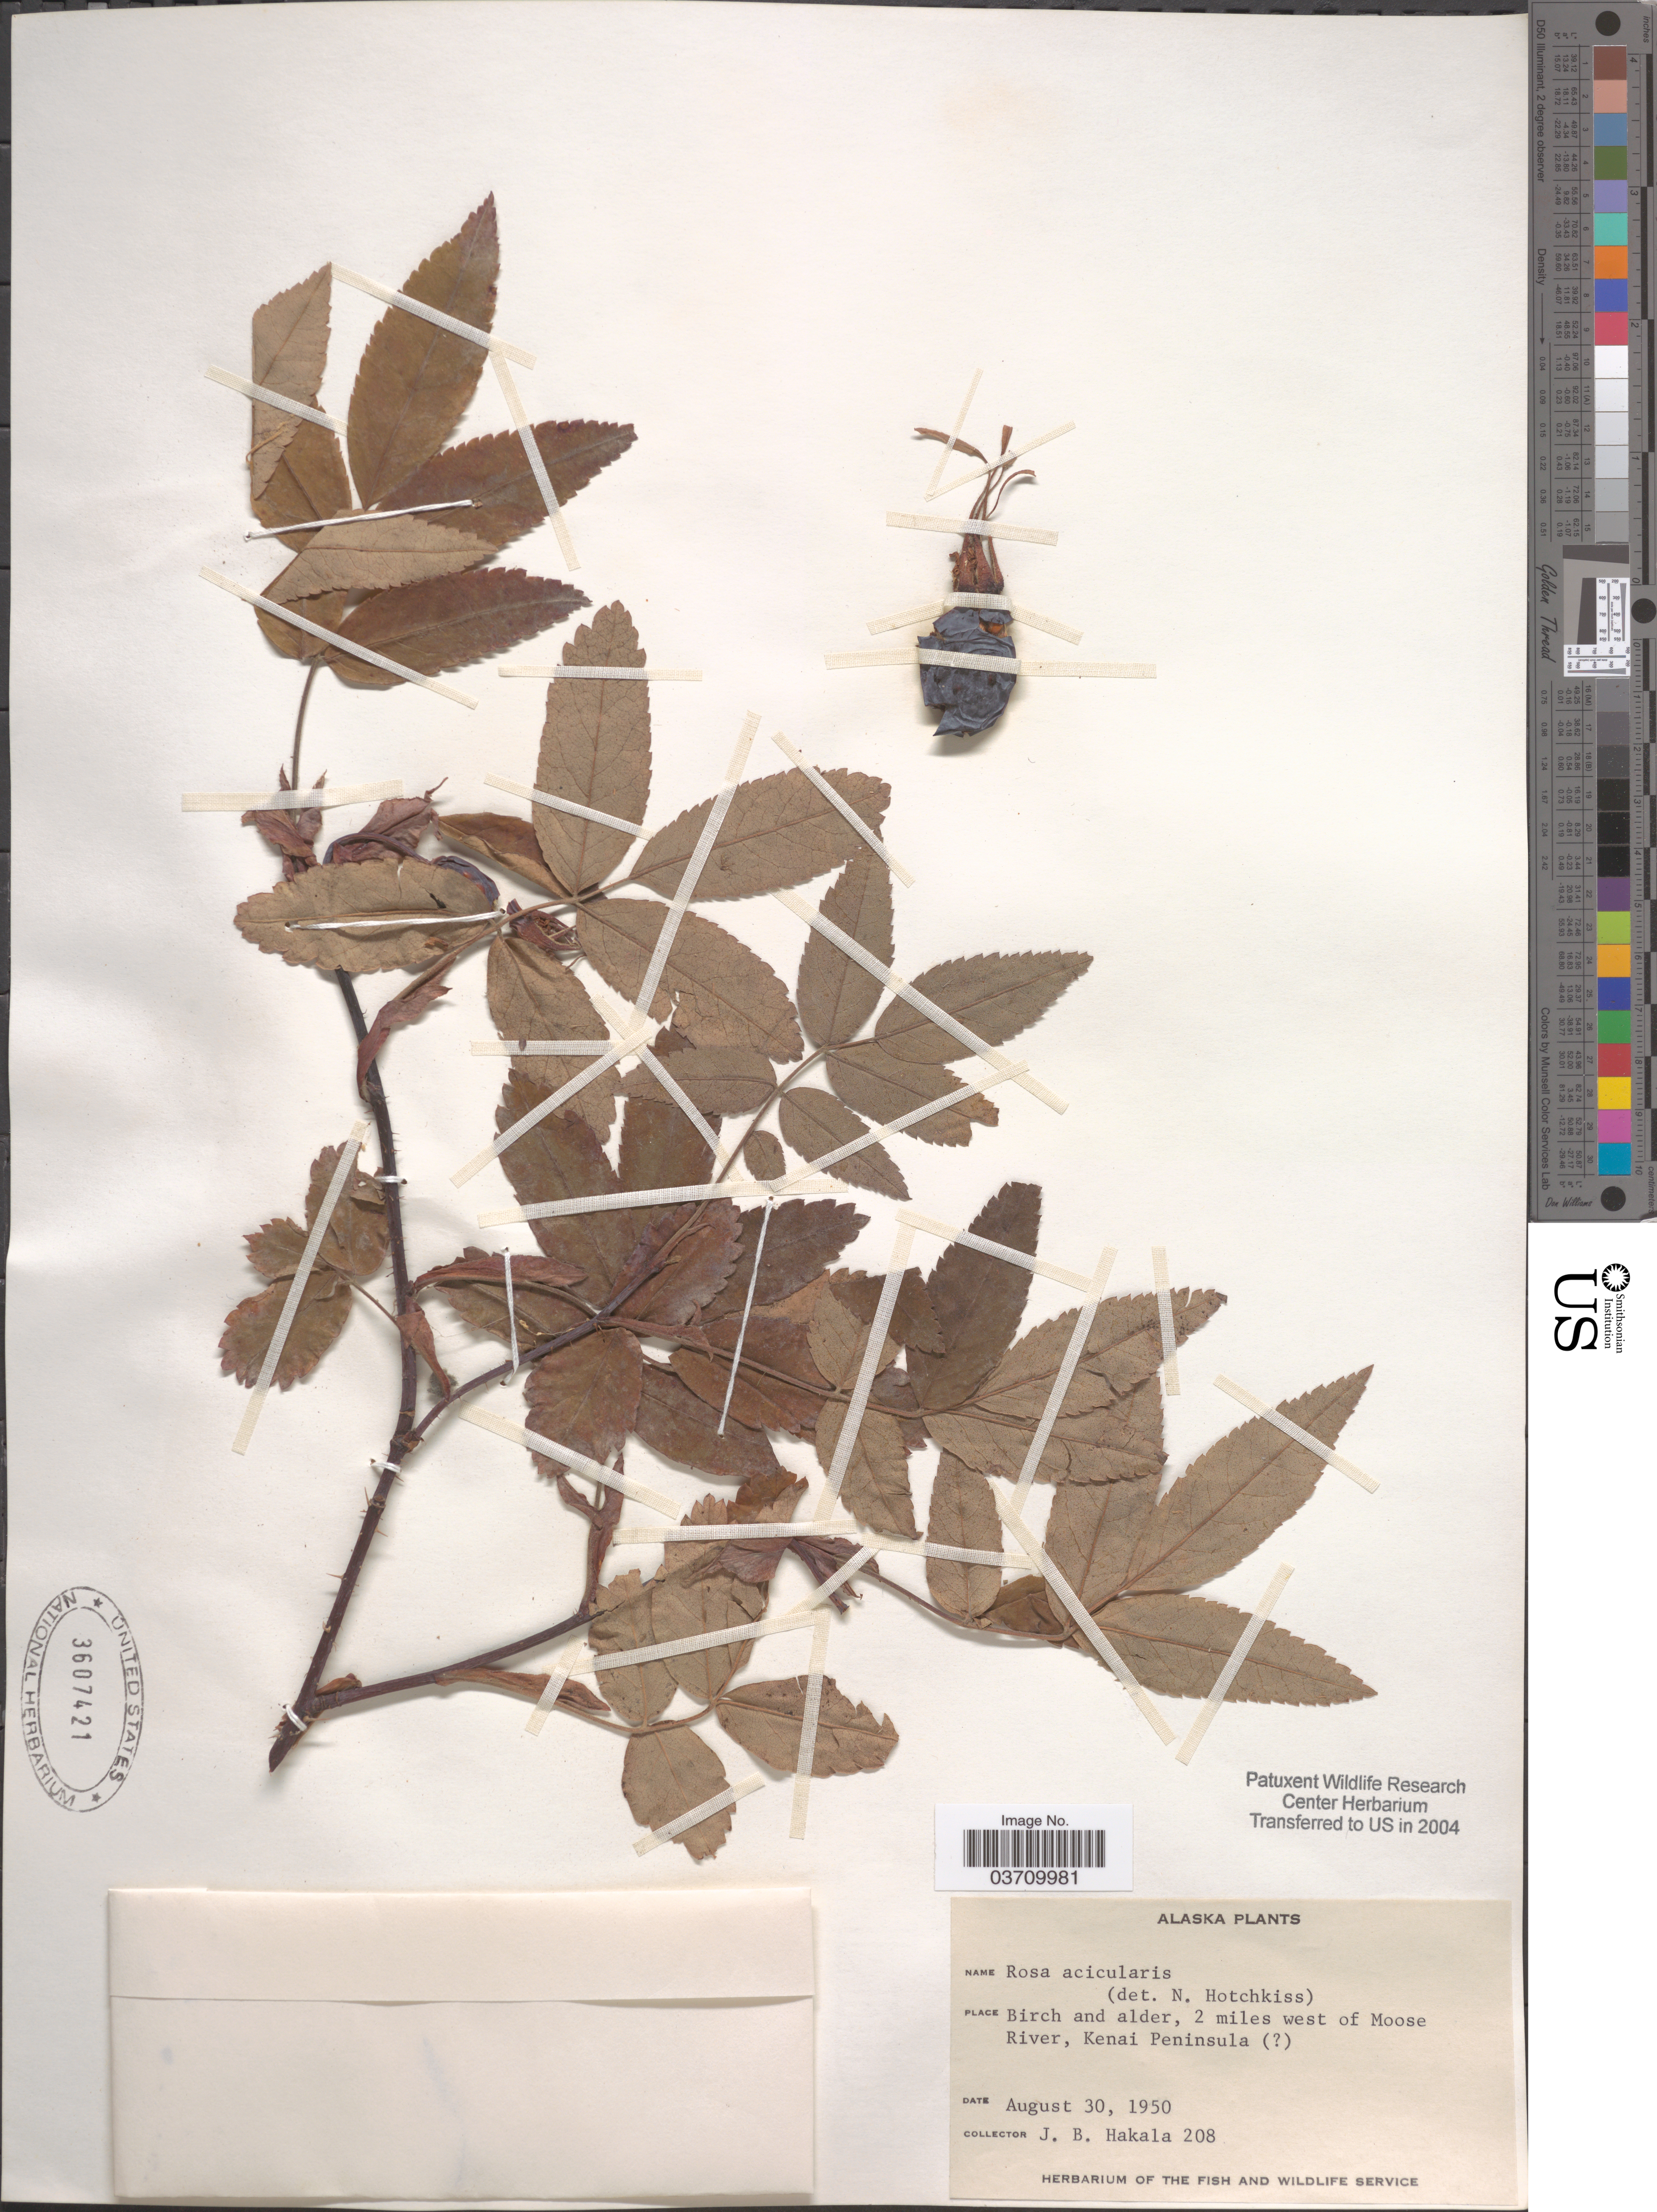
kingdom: Plantae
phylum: Tracheophyta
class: Magnoliopsida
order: Rosales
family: Rosaceae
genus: Rosa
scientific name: Rosa acicularis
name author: Lindl.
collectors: J. Hakala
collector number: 208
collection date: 1950-08-30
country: United States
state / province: Alaska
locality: Birch and alder, 2 miles west of Moose River, Kenai Peninsula.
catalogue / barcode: US 3607421